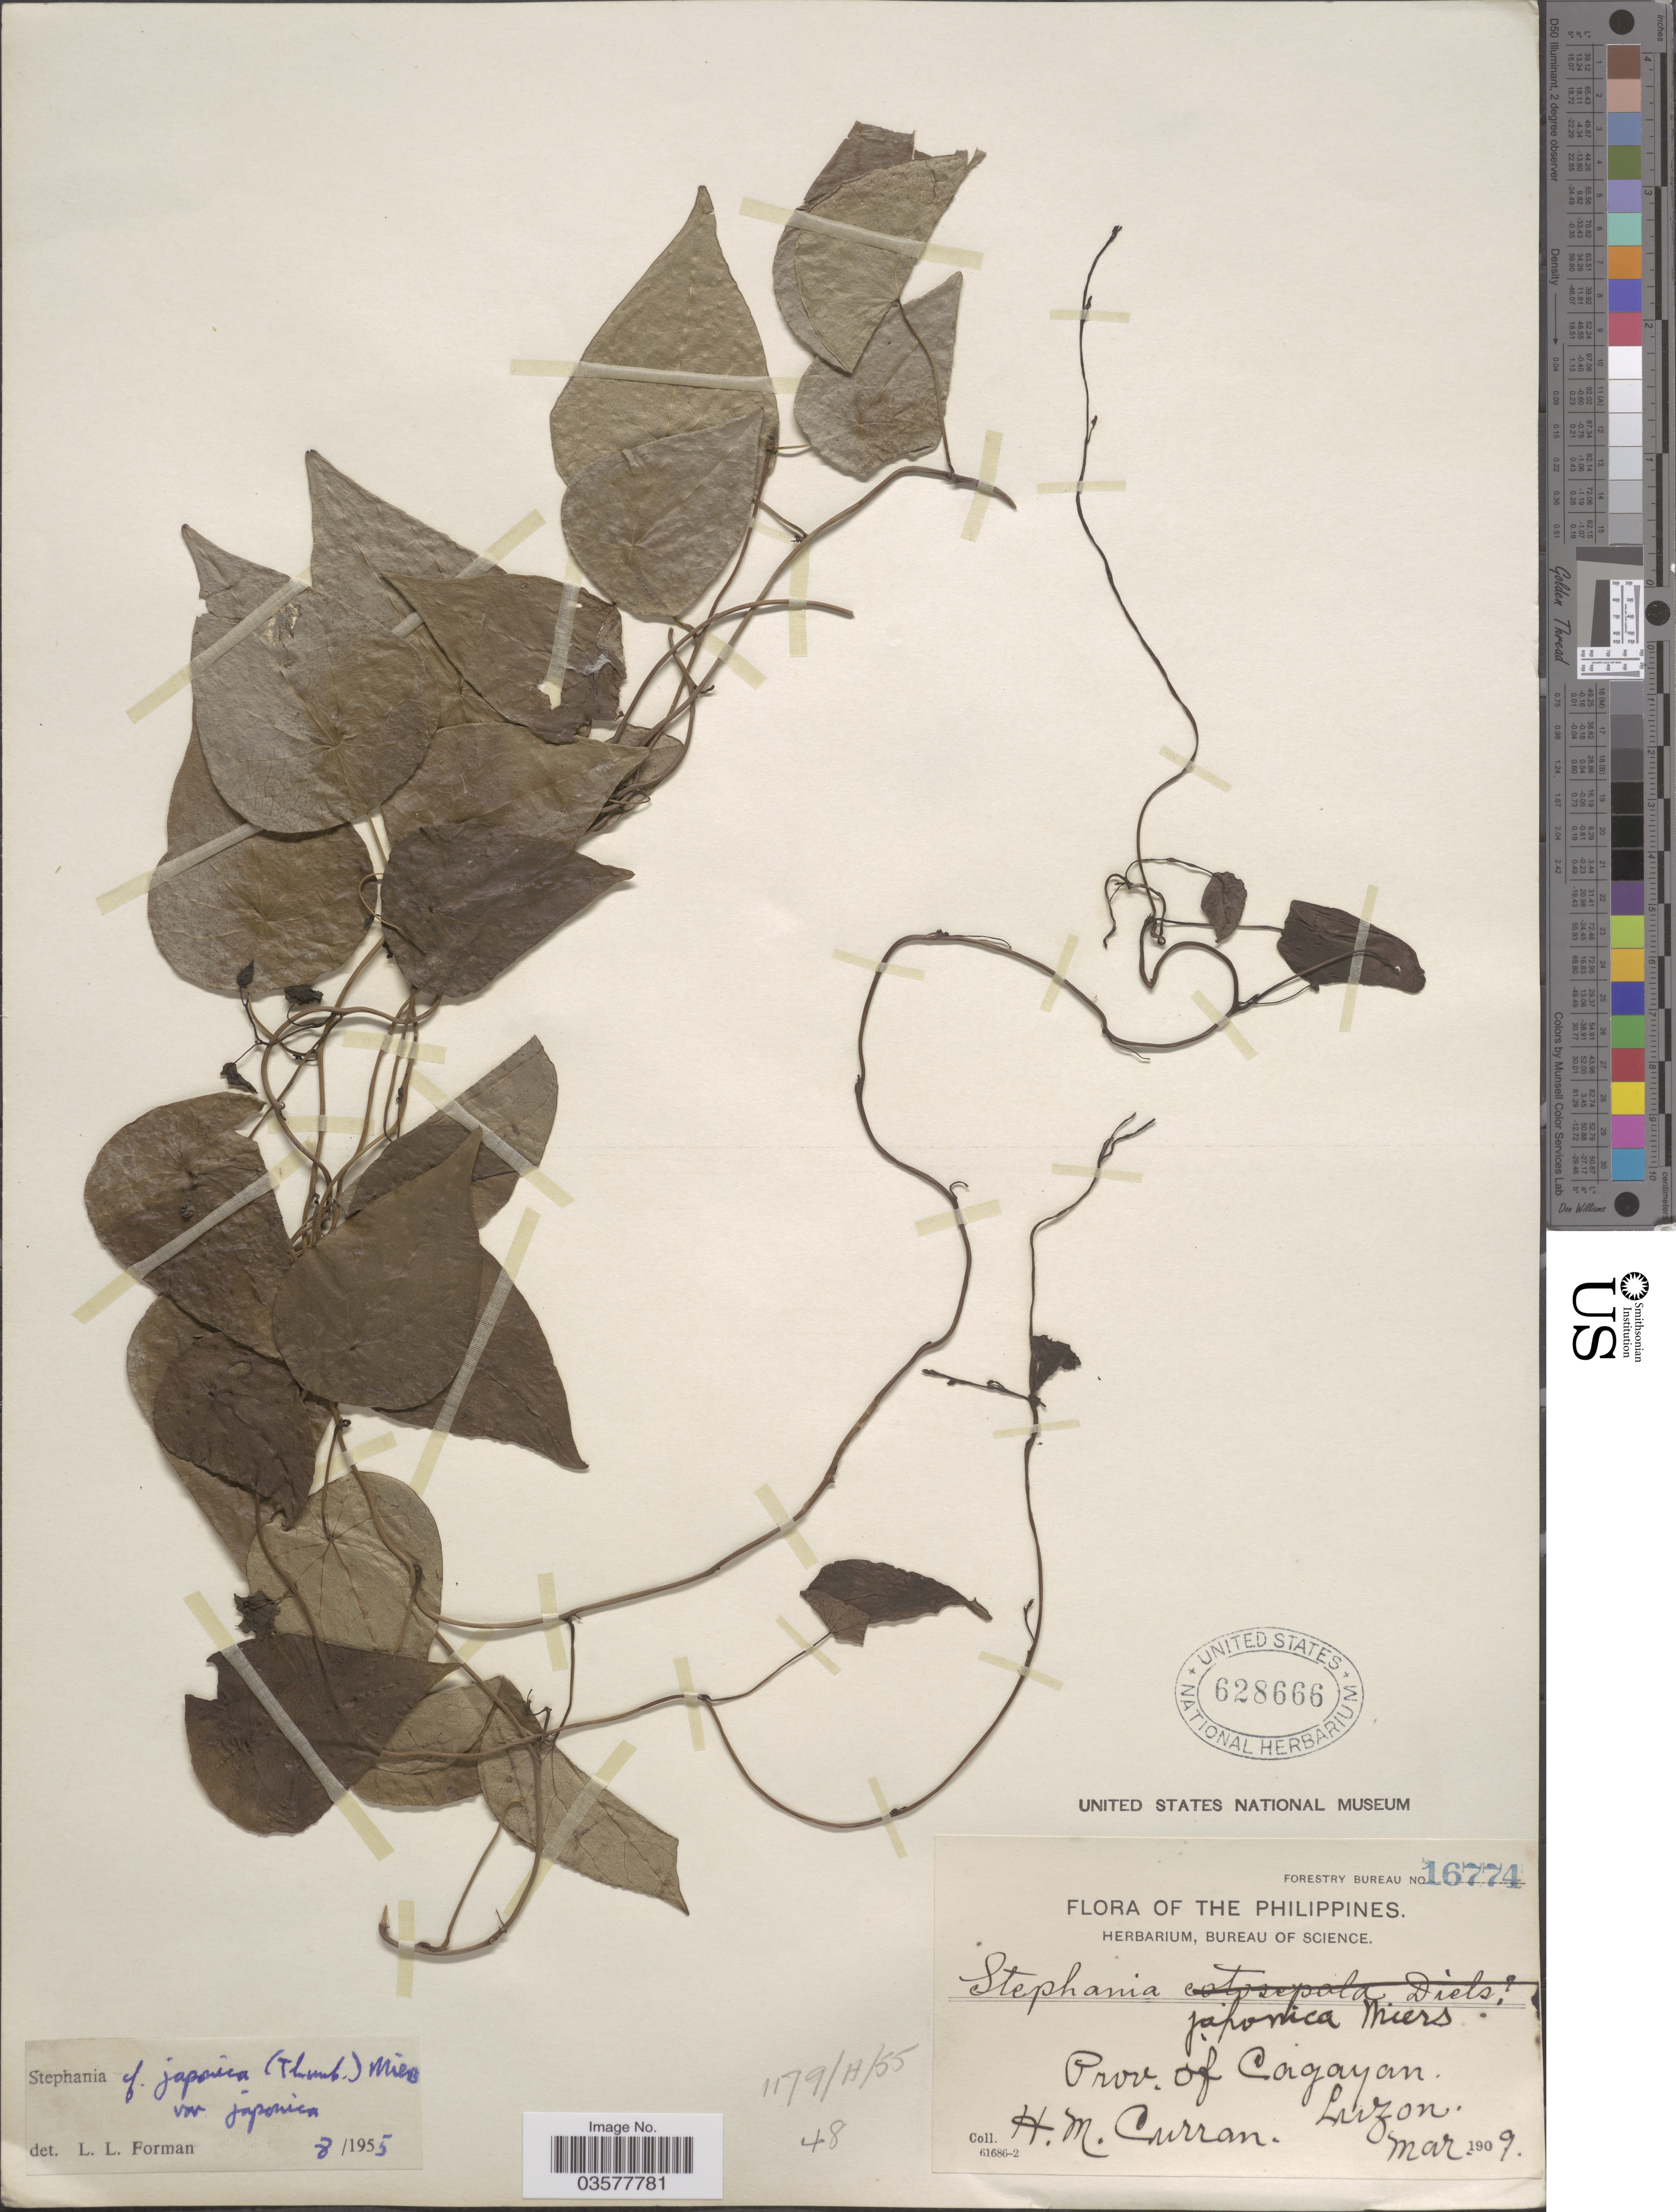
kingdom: Plantae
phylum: Tracheophyta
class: Magnoliopsida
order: Ranunculales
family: Menispermaceae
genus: Stephania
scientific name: Stephania japonica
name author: (Thunb.) Miers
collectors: H. M. Curran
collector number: Forestry Bureau 16774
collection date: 1909-03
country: Philippines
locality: Prov. of Cagayan. Luzon.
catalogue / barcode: US 628666